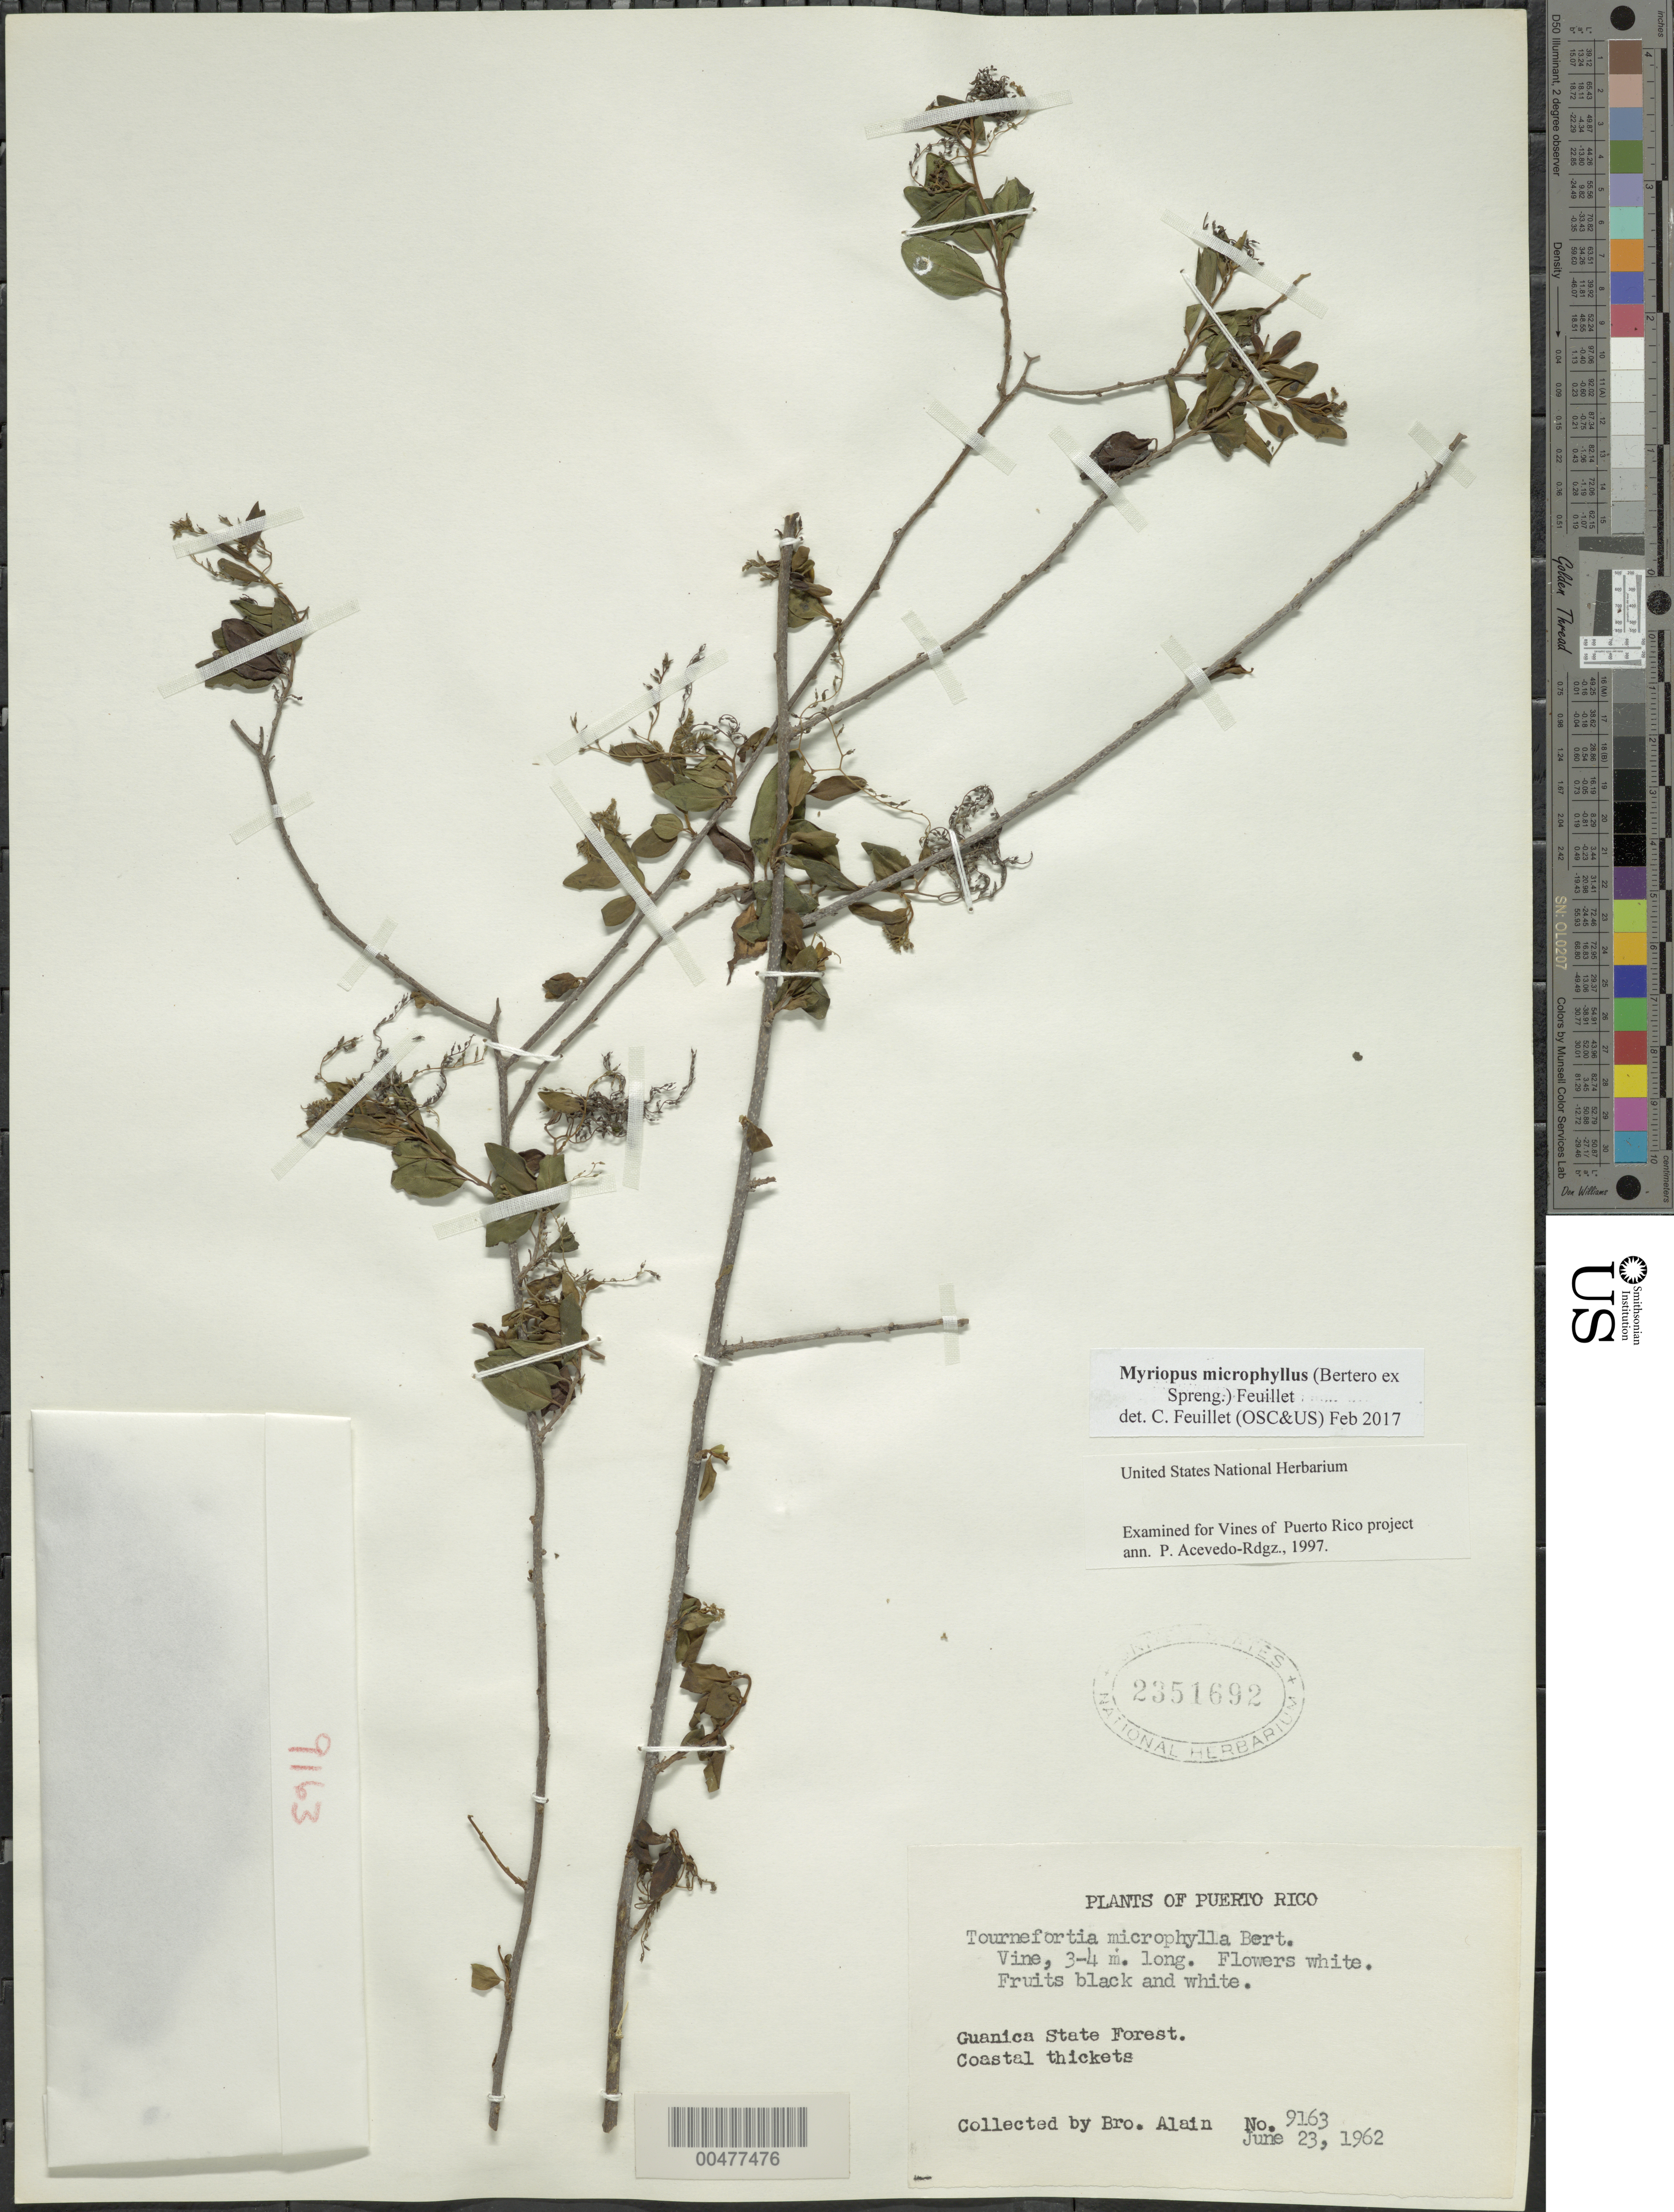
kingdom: Plantae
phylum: Tracheophyta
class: Magnoliopsida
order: Boraginales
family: Heliotropiaceae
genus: Myriopus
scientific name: Myriopus microphyllus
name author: (Bertero ex Spreng.) Feuillet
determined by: Feuillet, C.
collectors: A. H. Liogier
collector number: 9163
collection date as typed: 23 Jun 1962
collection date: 1962-06-23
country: Puerto Rico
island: Greater Antilles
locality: Guanica State Forest. Coastal thickets.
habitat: Coastal thickets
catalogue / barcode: US 2351692